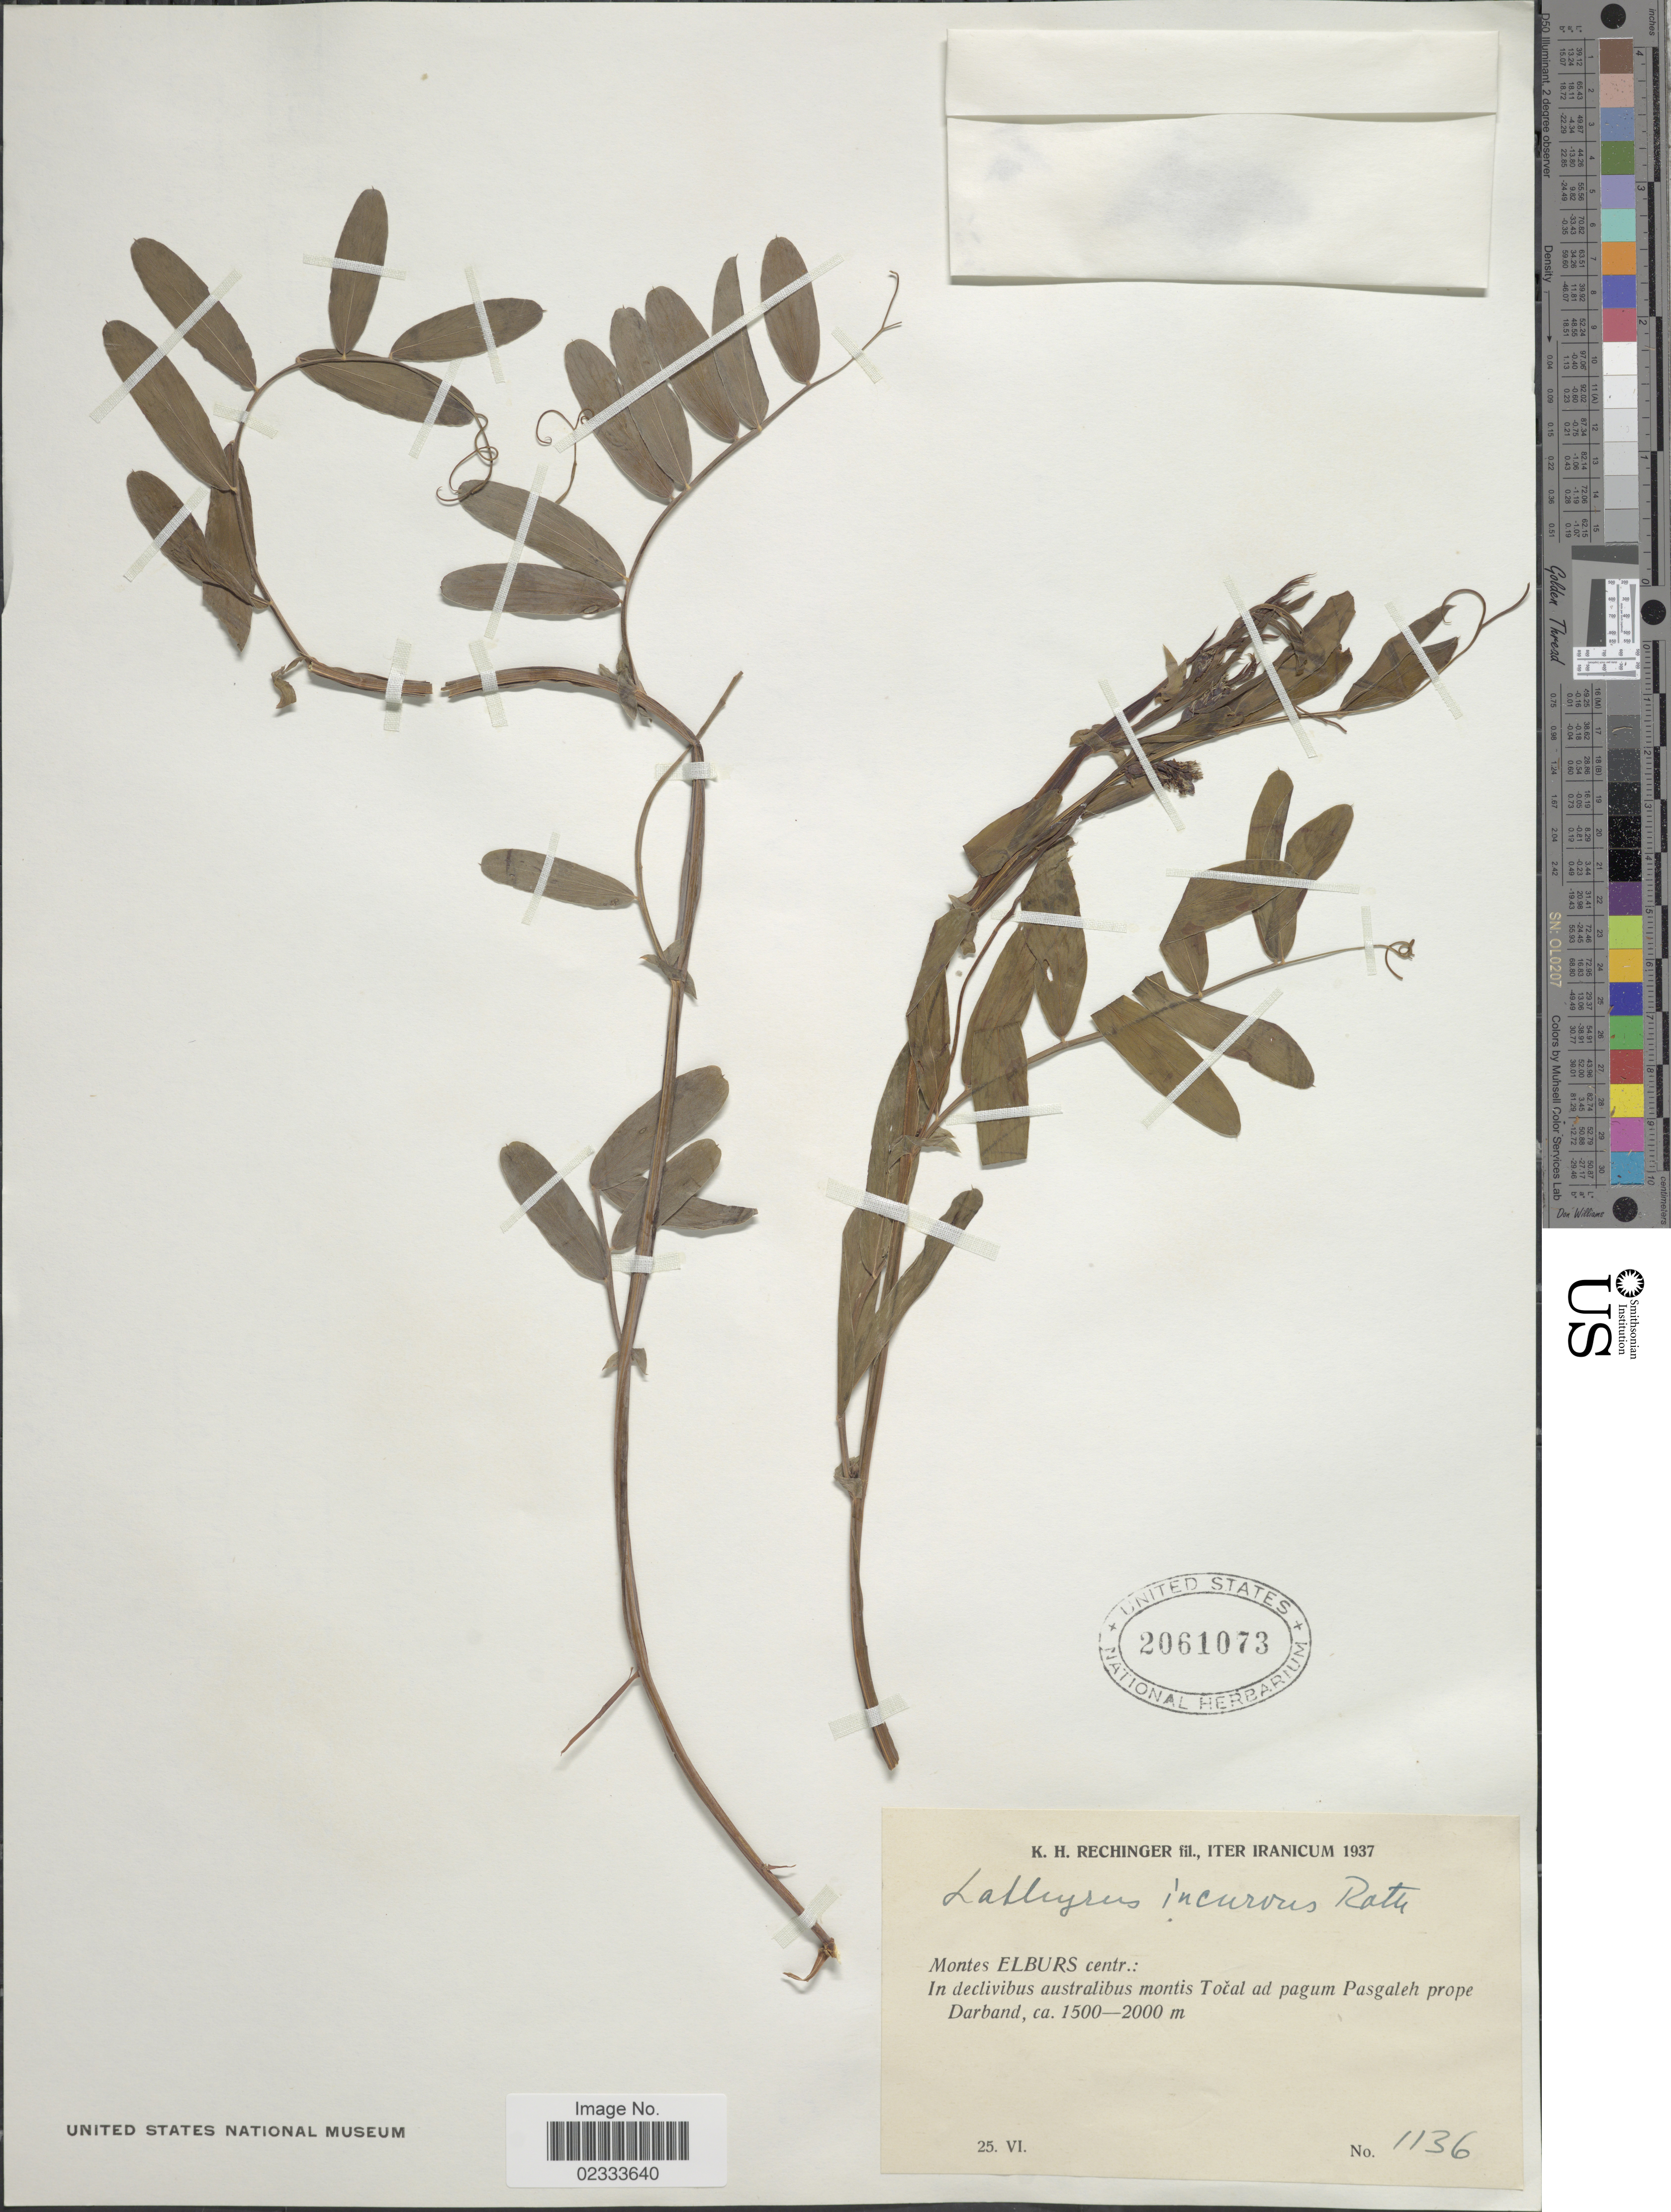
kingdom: Plantae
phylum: Tracheophyta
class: Magnoliopsida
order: Fabales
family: Fabaceae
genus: Lathyrus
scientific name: Lathyrus incurvus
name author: (Roth) Willd.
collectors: K. H. Rechinger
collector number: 1136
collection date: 1937-06-25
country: Iran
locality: Montes Elburs centr.: in declivibus australibus montis Tocal ad pagum Pasgaleh prope Darband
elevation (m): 1500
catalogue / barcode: US 2061073